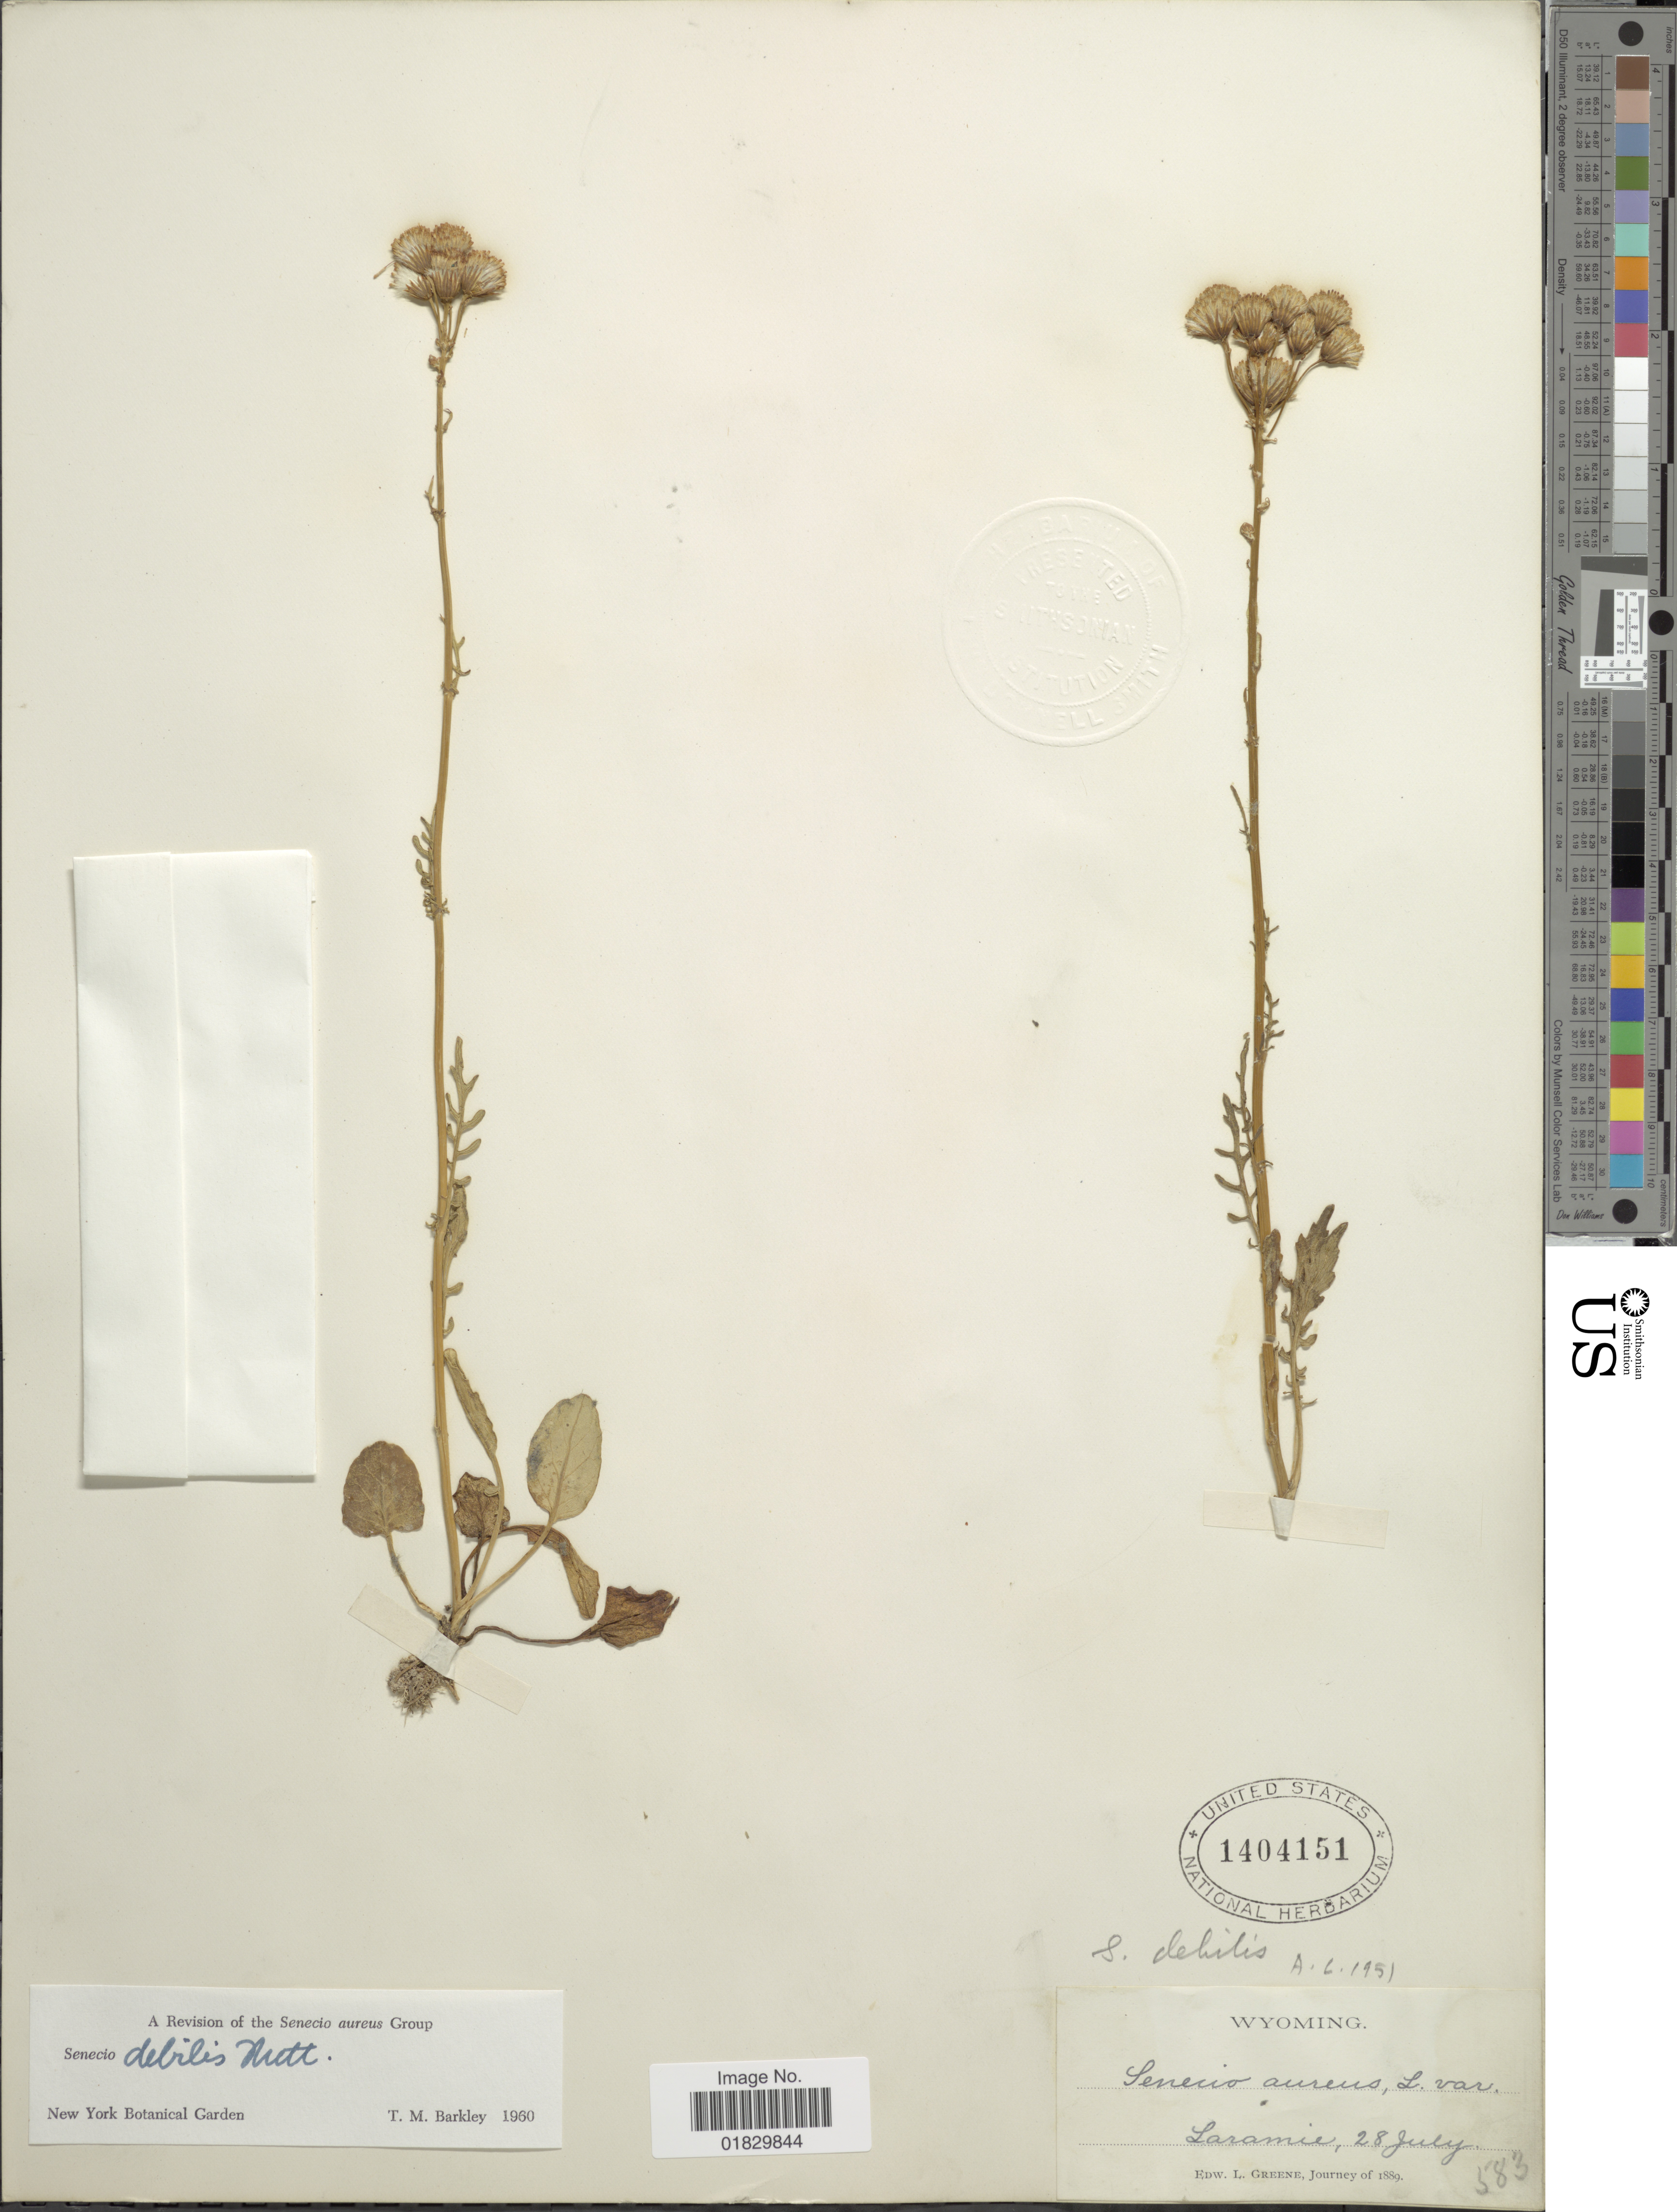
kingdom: Plantae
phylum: Tracheophyta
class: Magnoliopsida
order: Asterales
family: Asteraceae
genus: Packera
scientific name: Packera debilis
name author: (Nutt.) W.A. Weber & Á. Löve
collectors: E. L. Greene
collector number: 583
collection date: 1889-07-28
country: United States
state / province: Wyoming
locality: Laramie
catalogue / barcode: US 1404151